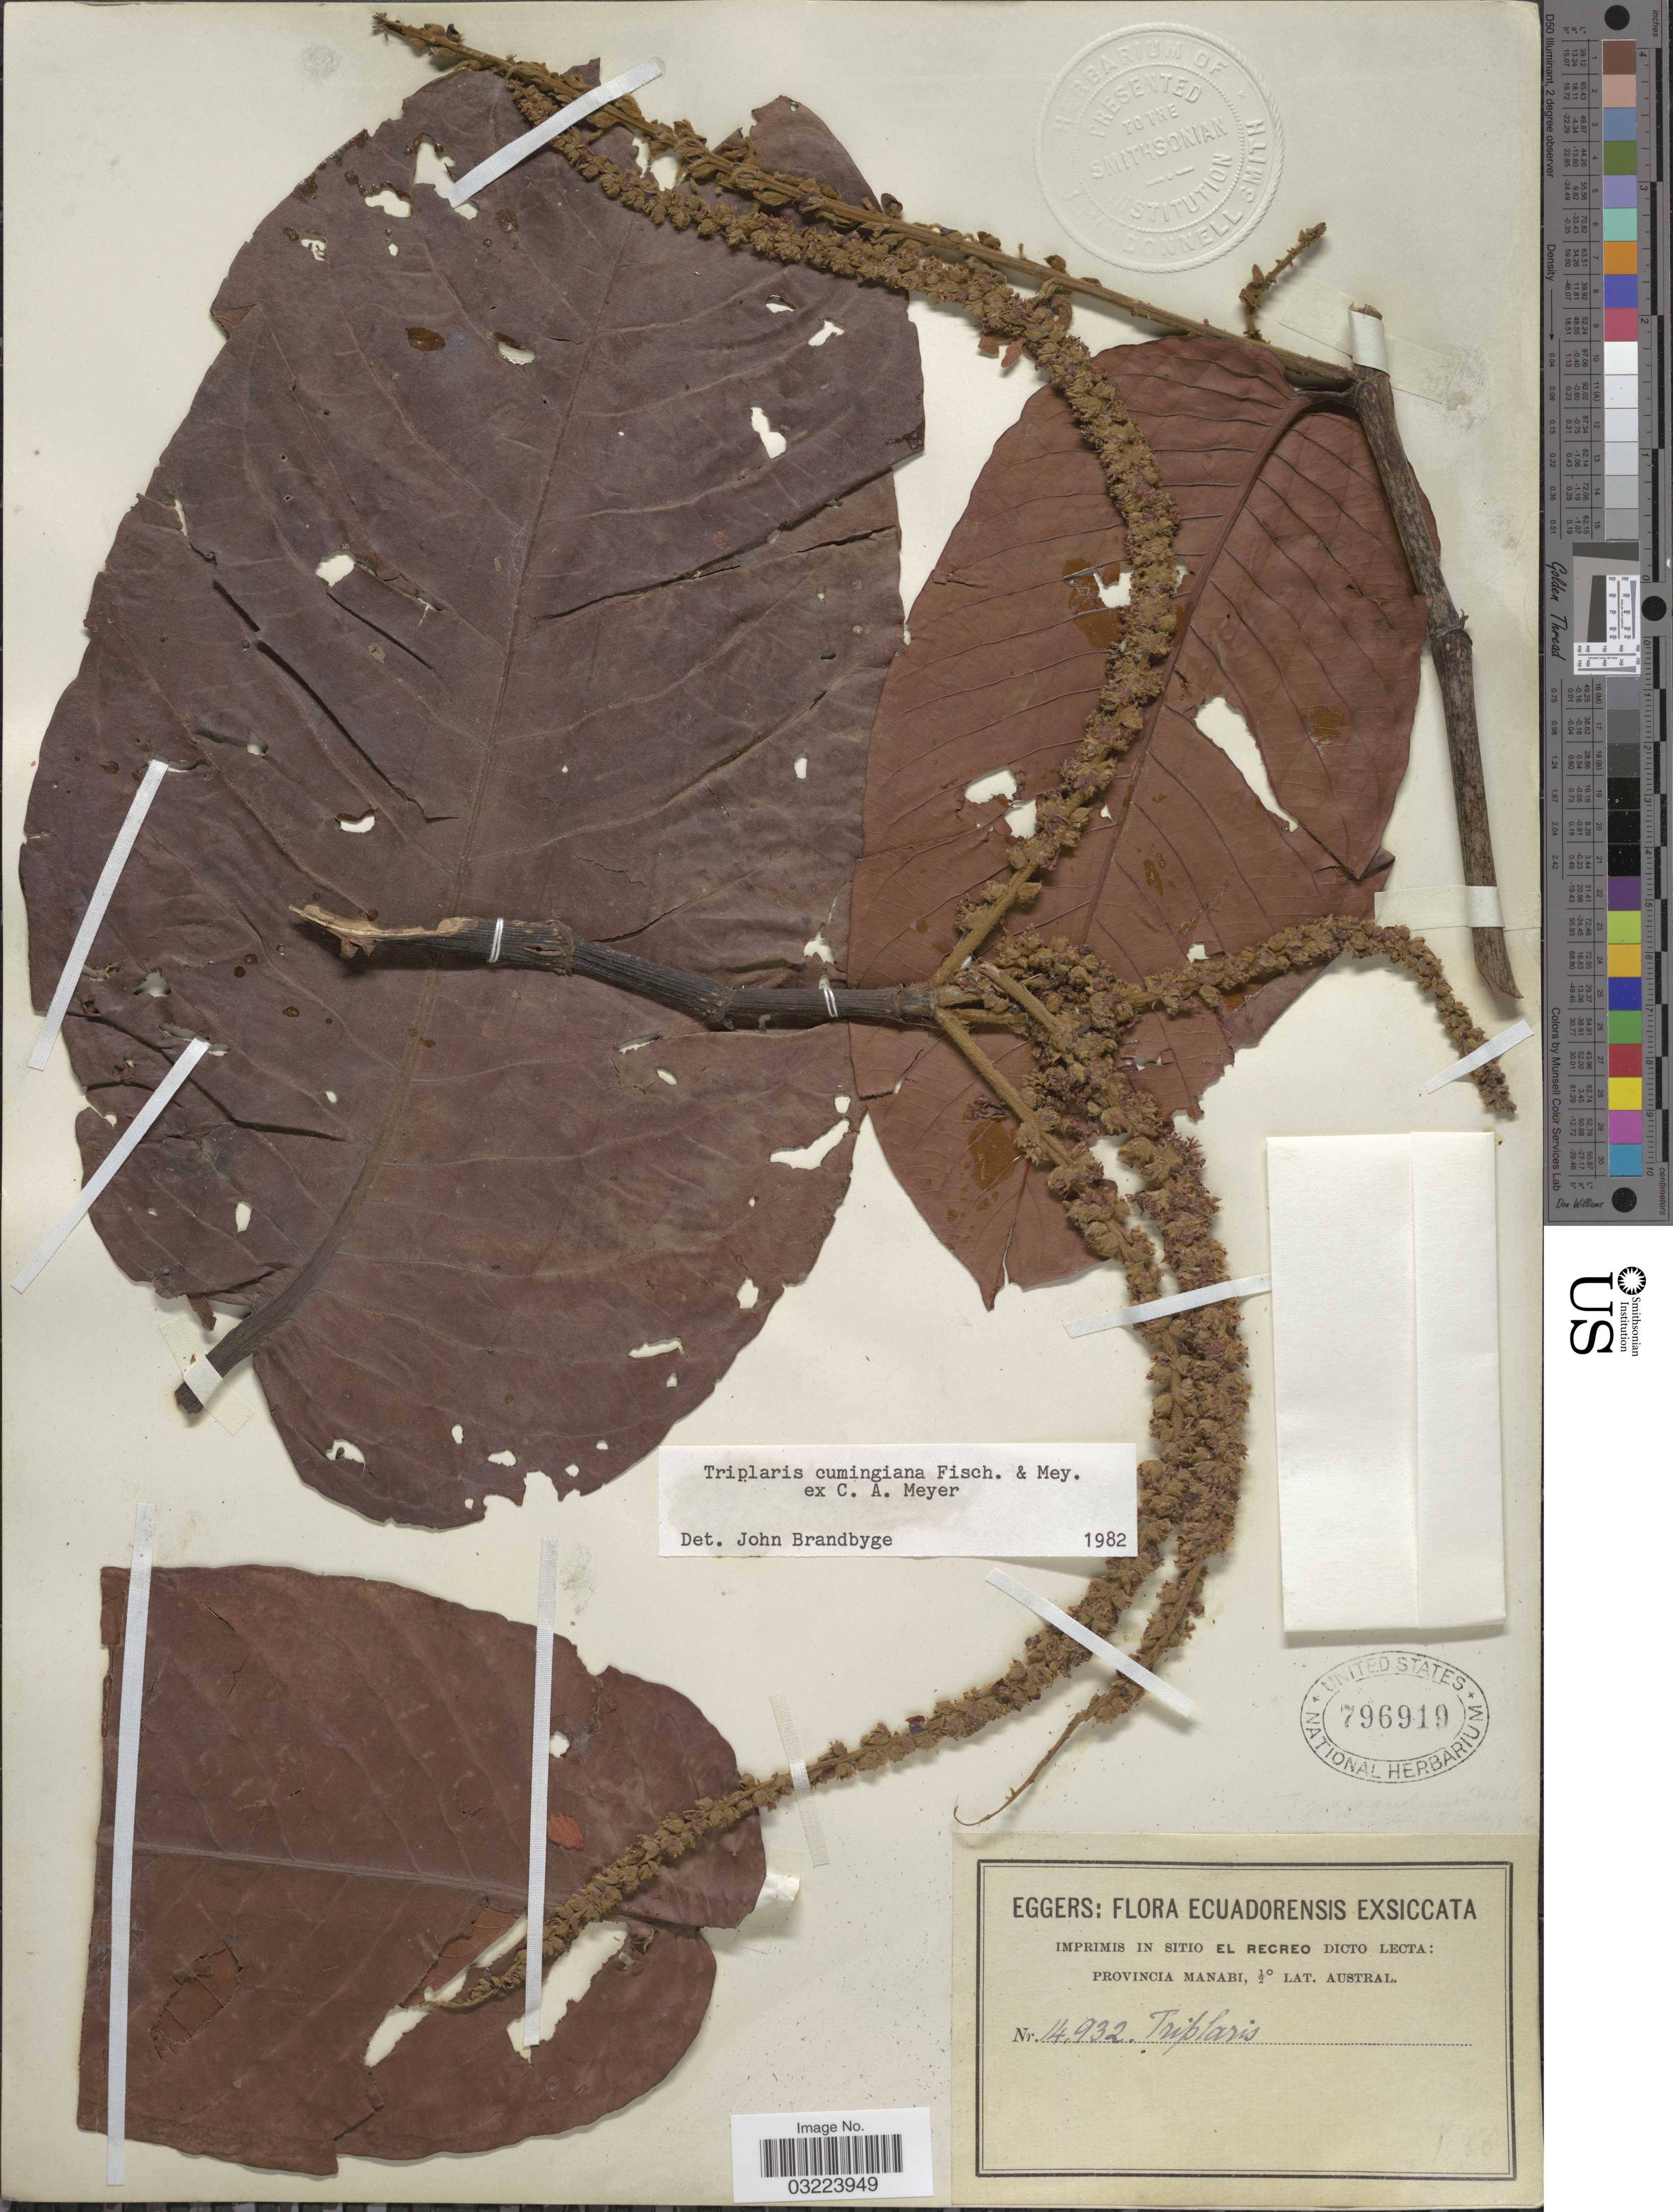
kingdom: Plantae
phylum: Tracheophyta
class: Magnoliopsida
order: Caryophyllales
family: Polygonaceae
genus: Triplaris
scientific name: Triplaris cumingiana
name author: Fisch. & C.A. Mey. ex C.A. Mey.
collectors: -. Eggers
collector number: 14932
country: Ecuador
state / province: Manabí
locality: Imprimis in Sitio El Recreo Dicto Lecta.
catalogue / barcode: US 796919